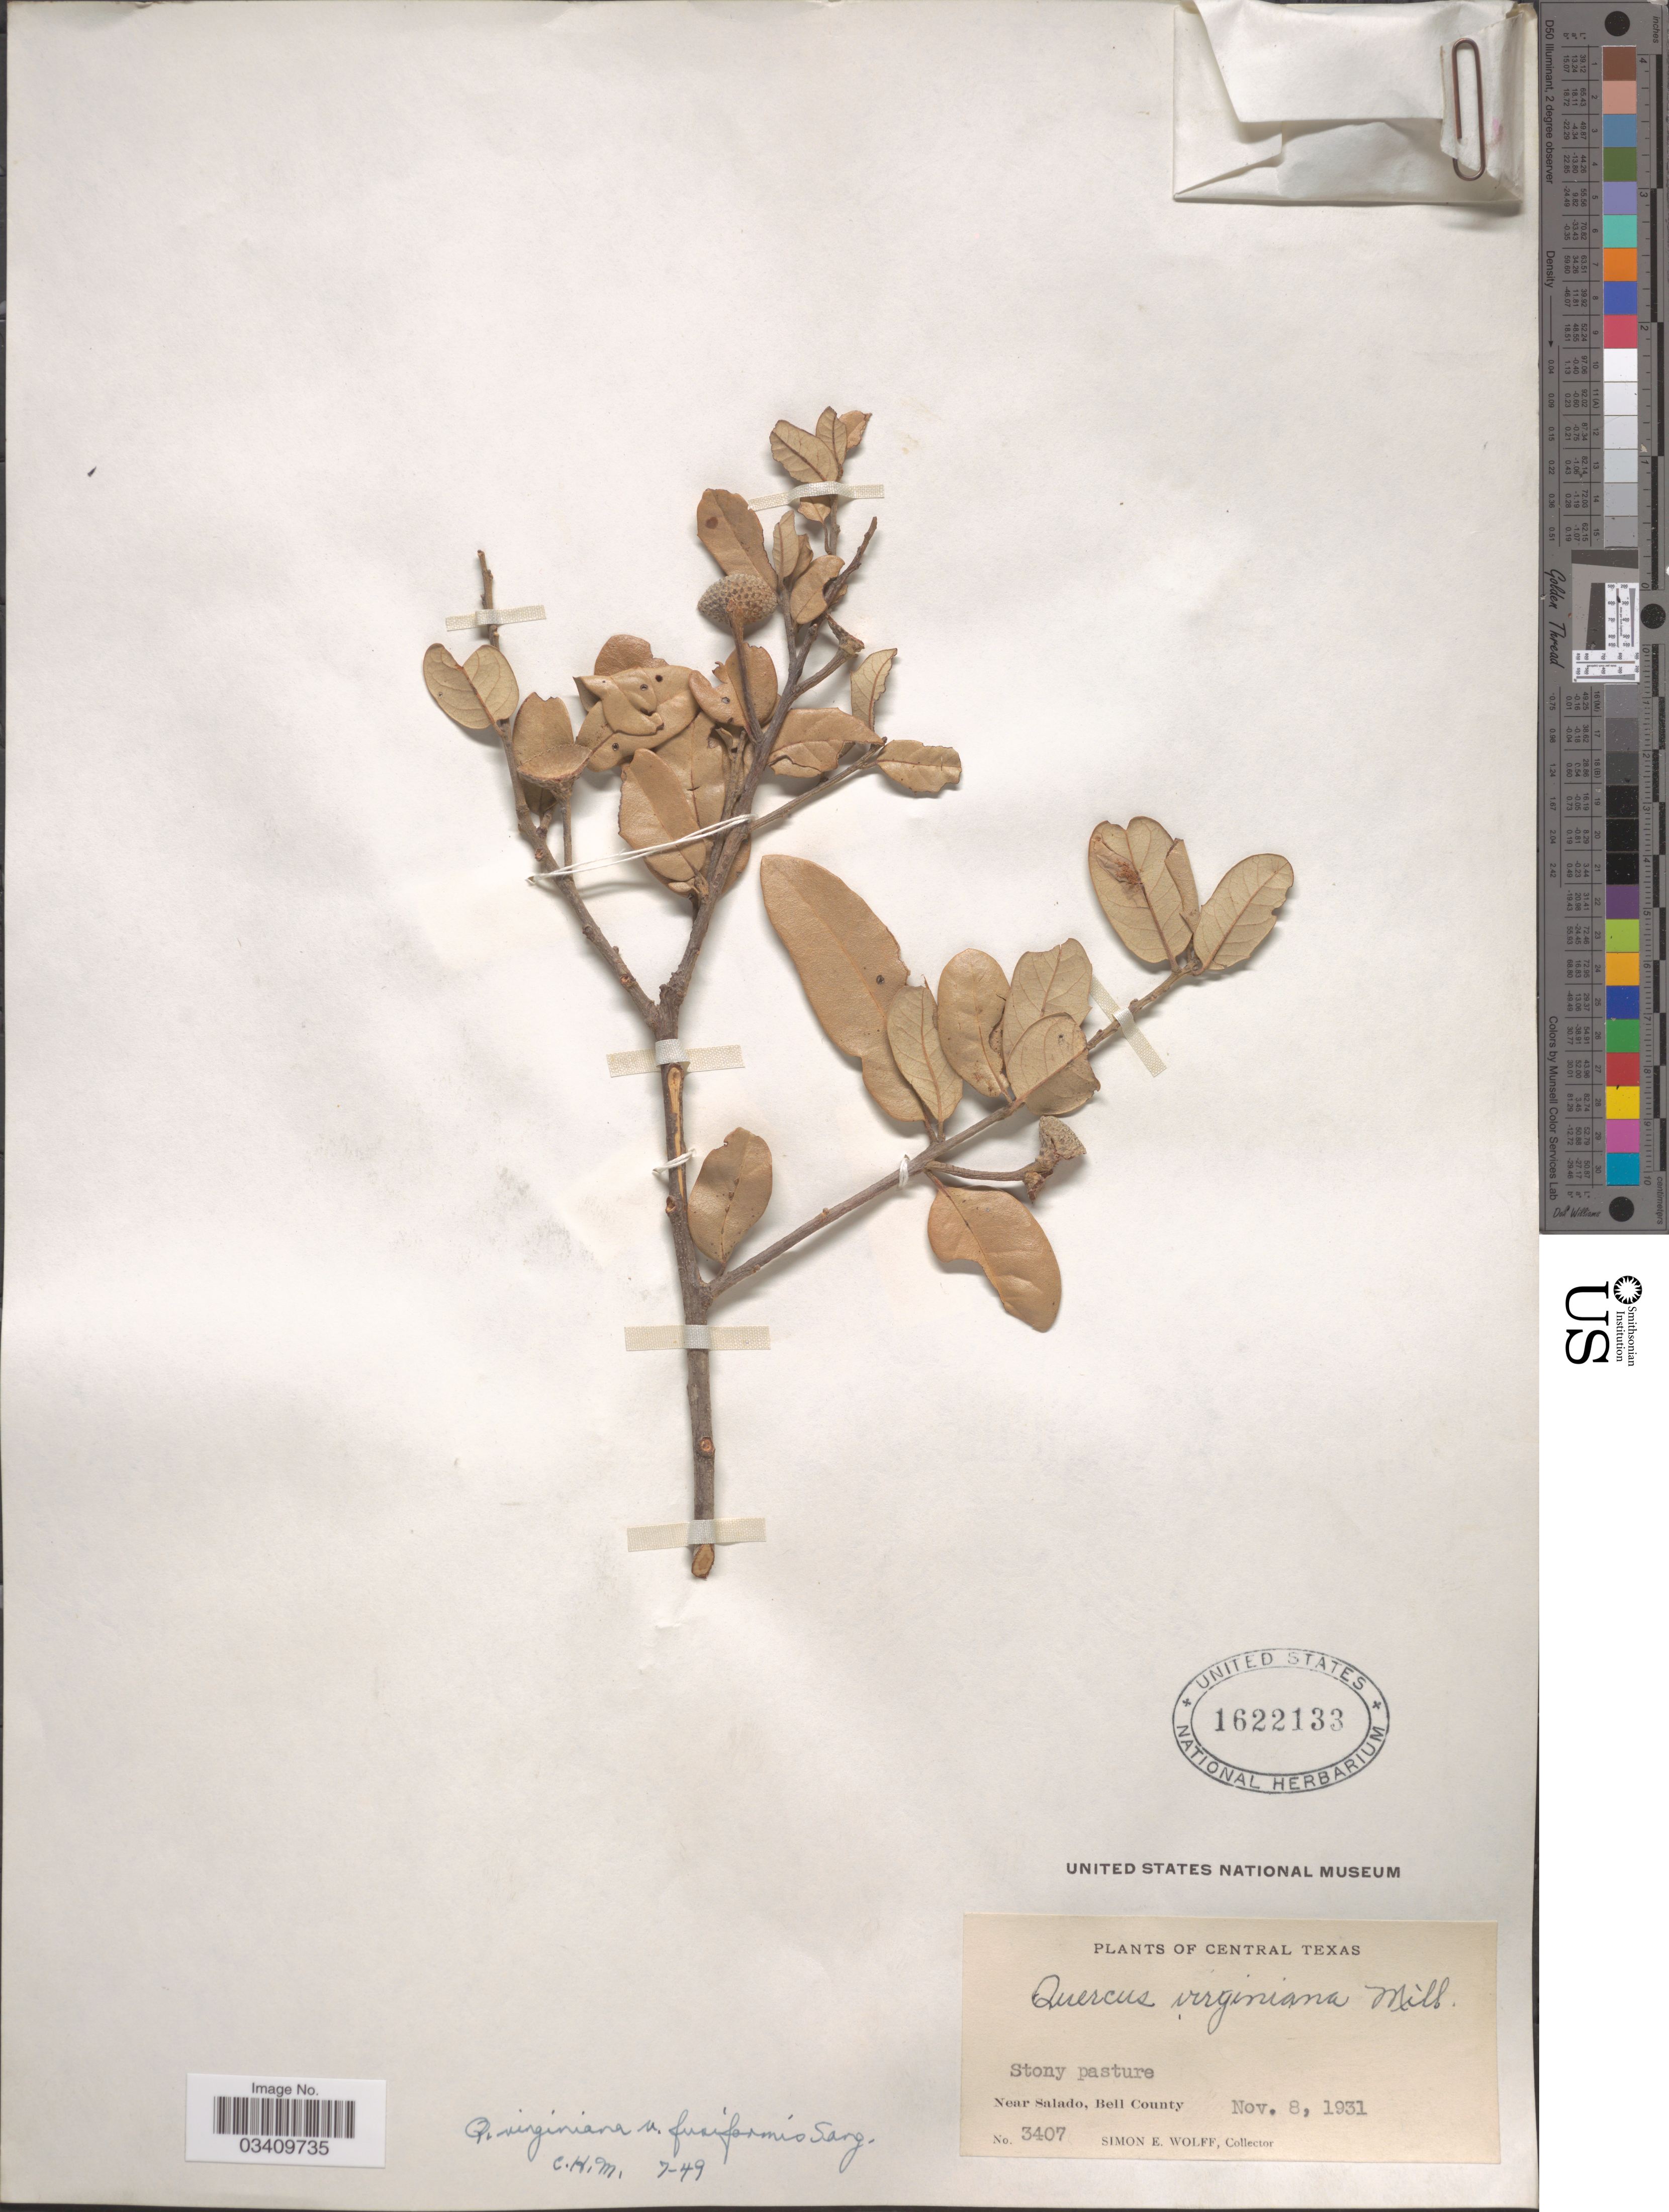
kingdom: Plantae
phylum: Tracheophyta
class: Magnoliopsida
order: Fagales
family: Fagaceae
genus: Quercus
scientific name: Quercus virginiana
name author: Mill.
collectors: S. E. Wolff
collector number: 3407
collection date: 1931-11-08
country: United States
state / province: Texas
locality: Central Texas. Near Salado, Bell County.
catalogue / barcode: US 1622133